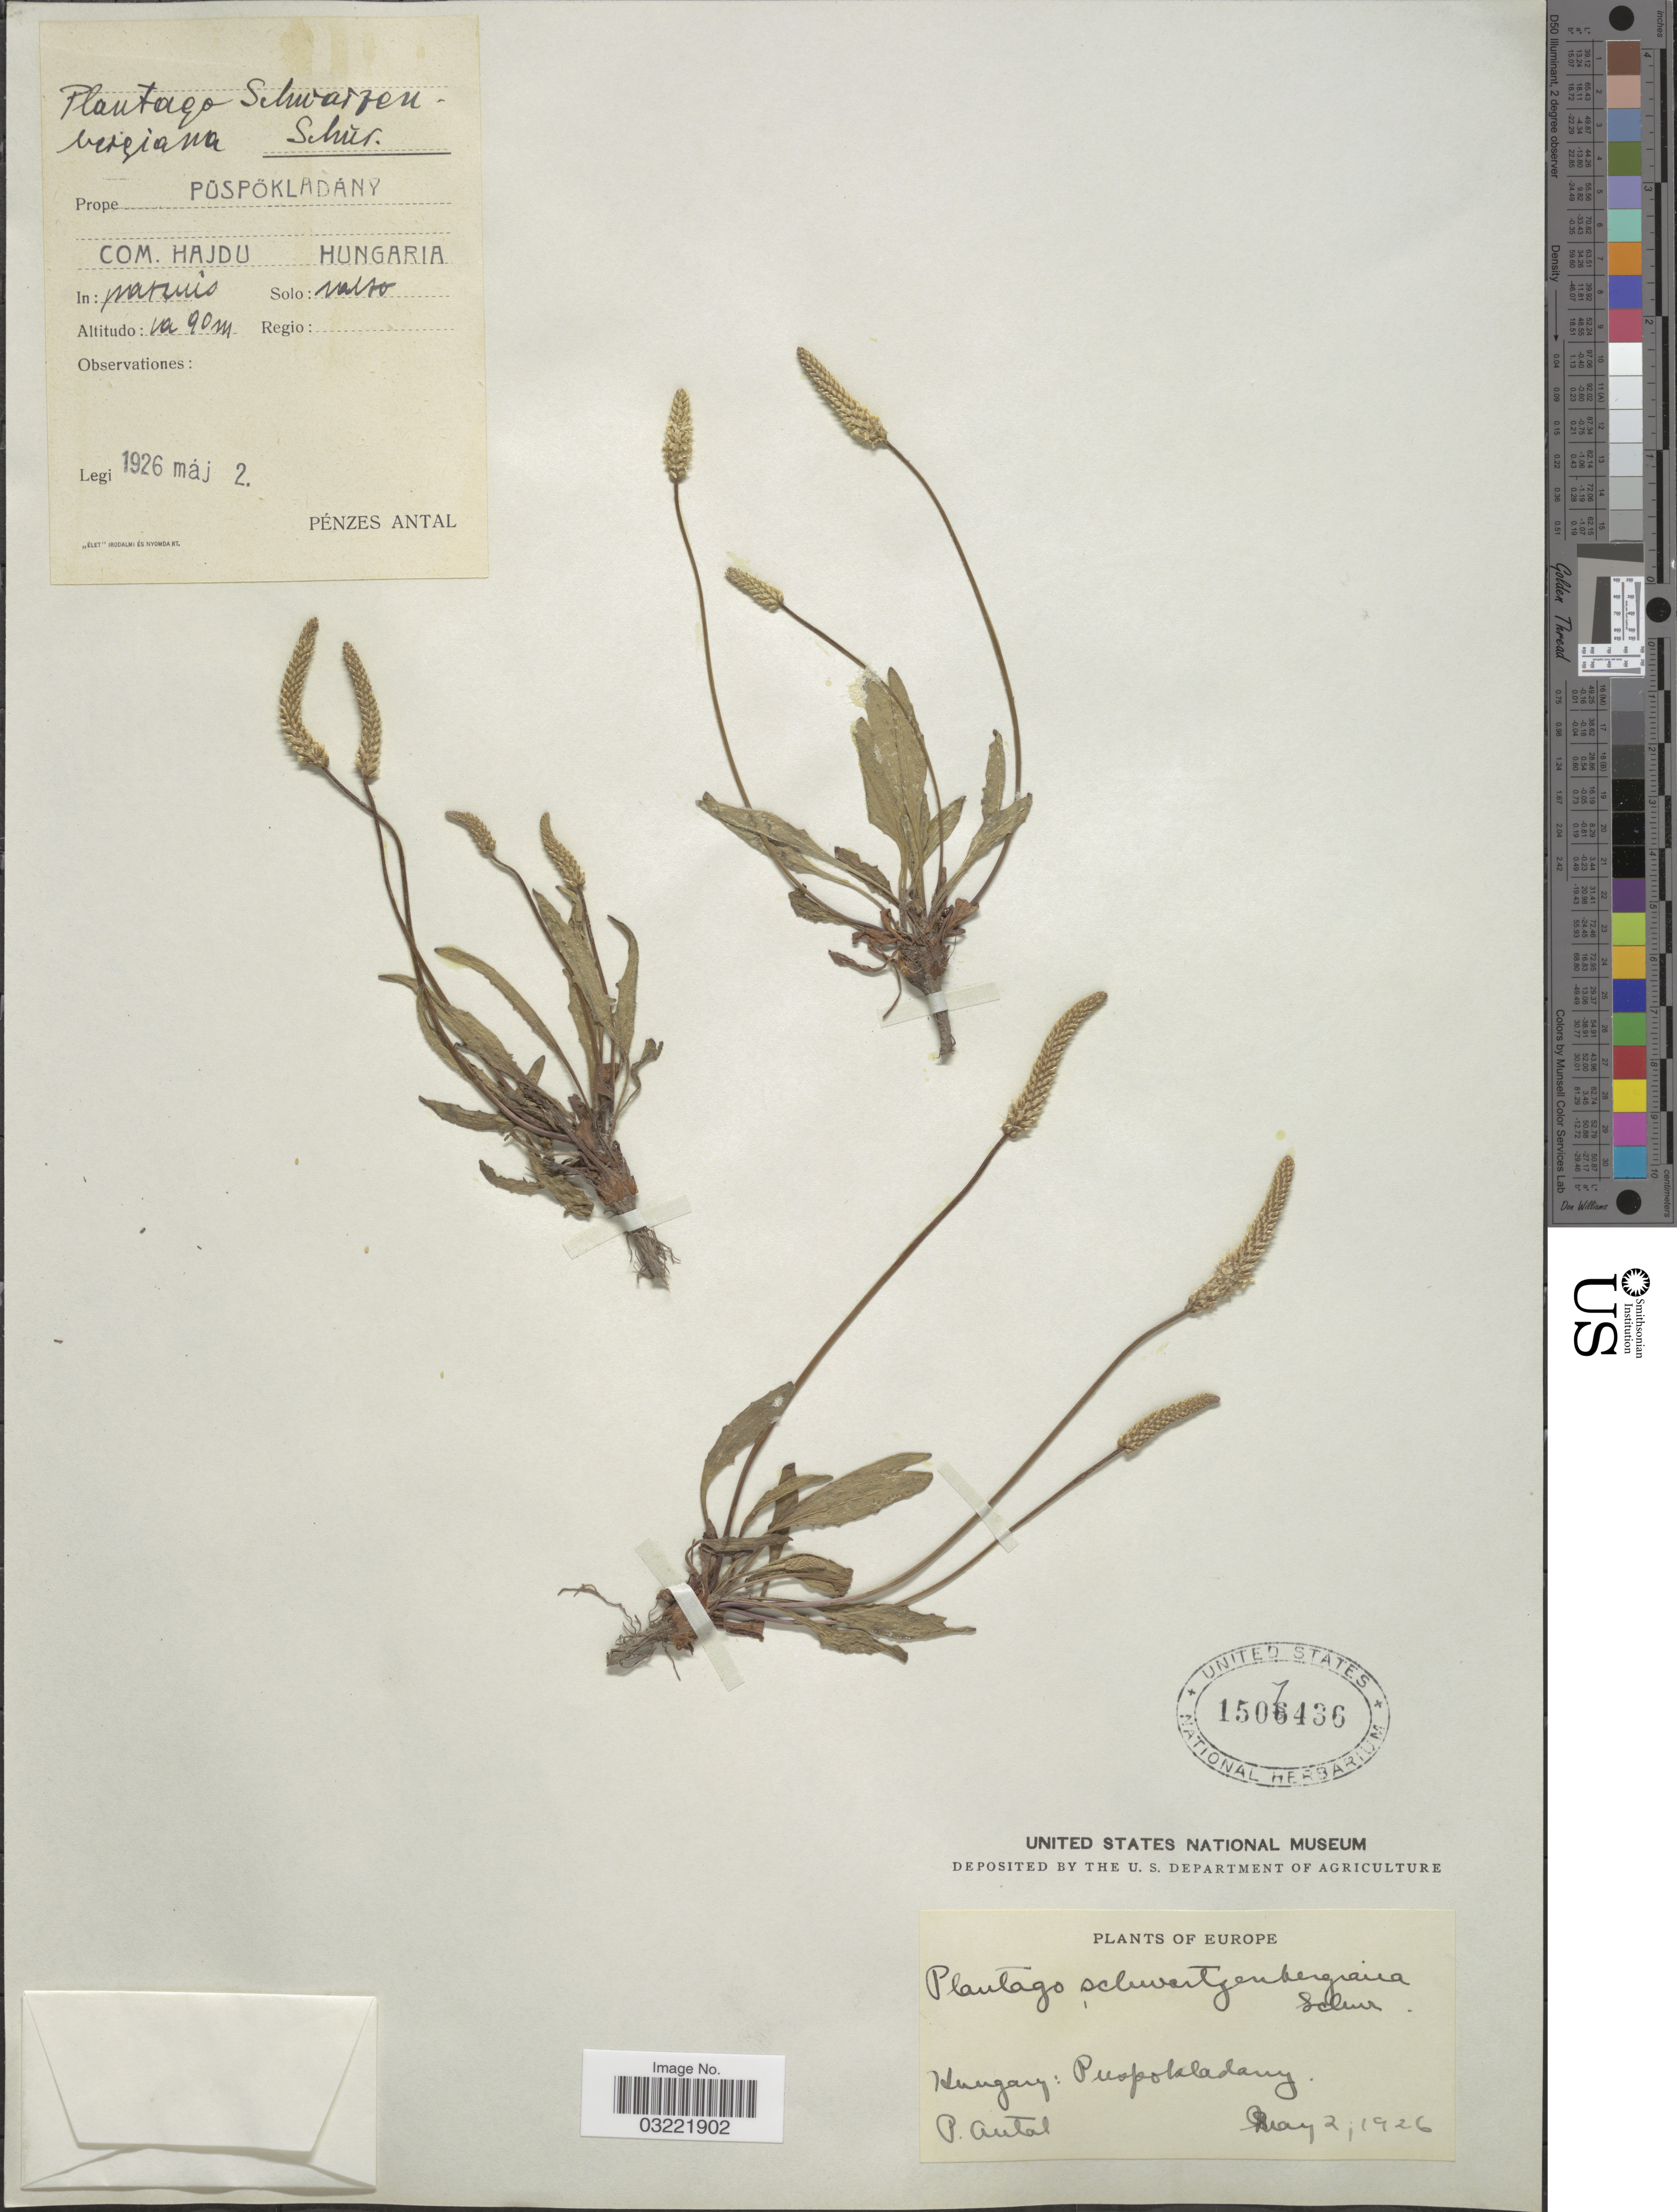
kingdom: Plantae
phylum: Tracheophyta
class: Magnoliopsida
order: Lamiales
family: Plantaginaceae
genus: Plantago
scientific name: Plantago schwarzenbergiana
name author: Schur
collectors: A. Pénzes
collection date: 1926-05-02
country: Hungary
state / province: Hajdú-Bihar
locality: Prope Püspökladány. Com. Hajdu.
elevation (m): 90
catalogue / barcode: US 1507436